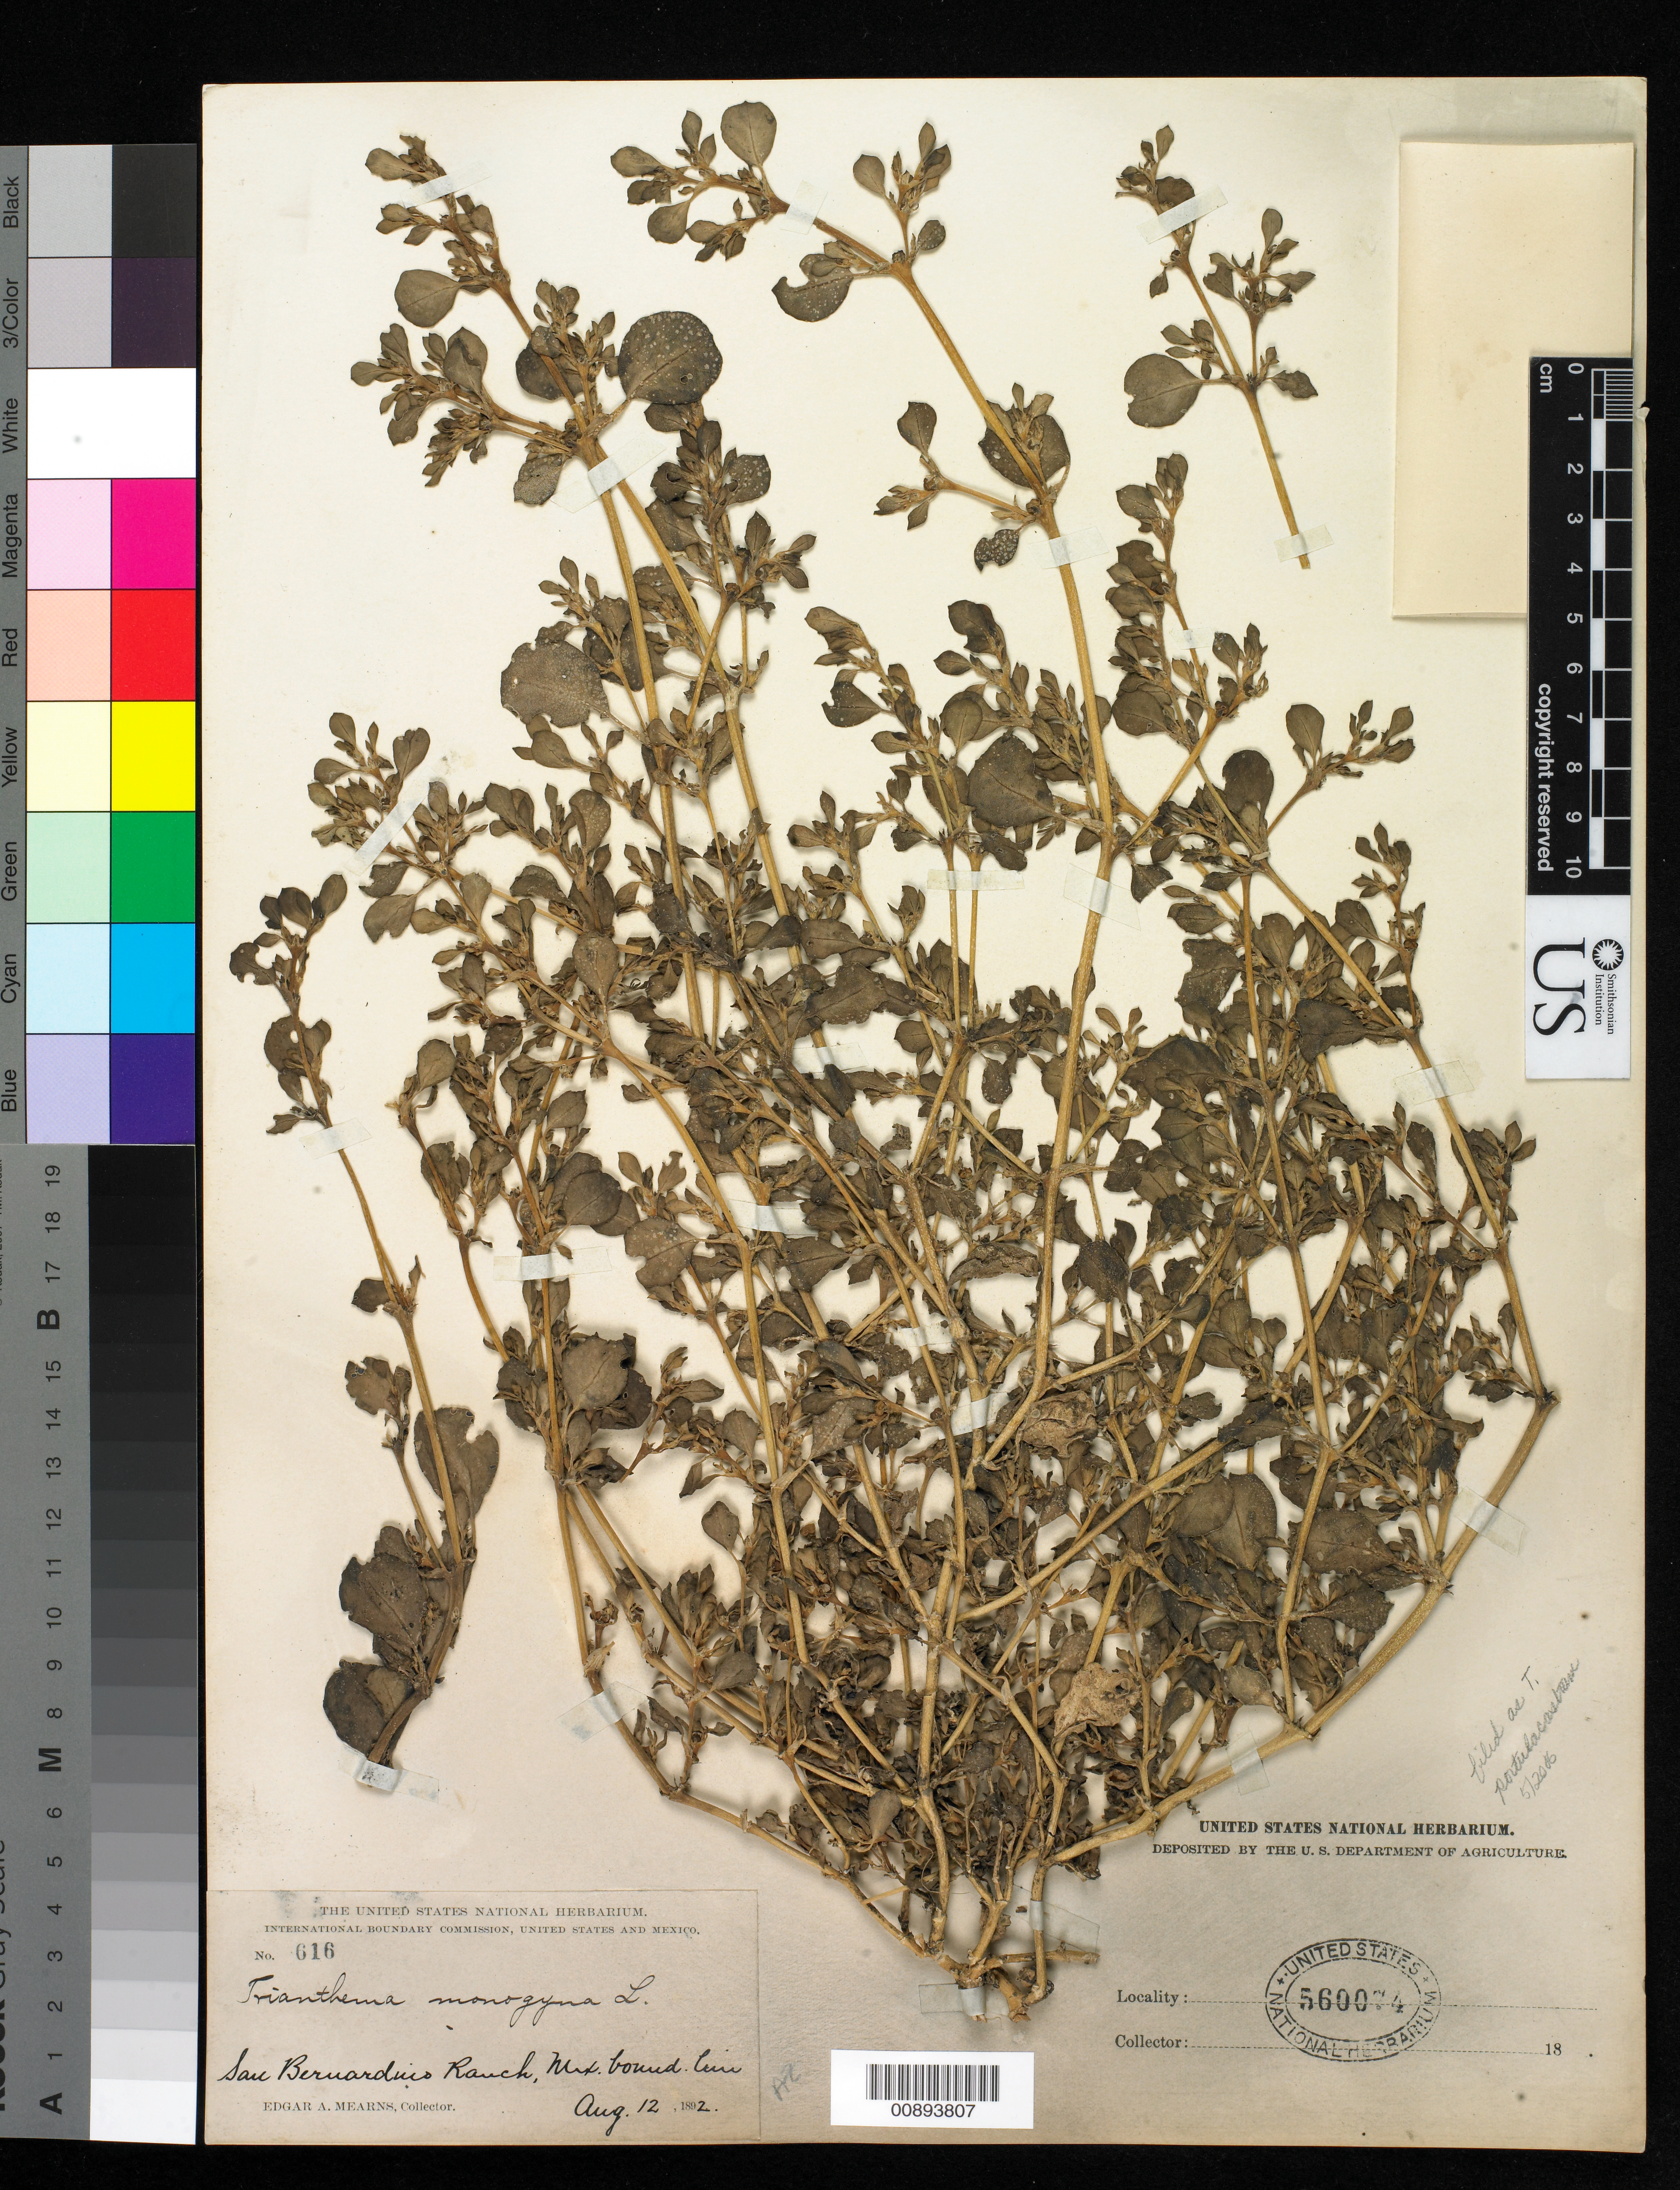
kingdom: Plantae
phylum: Tracheophyta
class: Magnoliopsida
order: Caryophyllales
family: Aizoaceae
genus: Trianthema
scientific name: Trianthema portulacastrum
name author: L.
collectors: E. A. Mearns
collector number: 616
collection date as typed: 12 Aug 1892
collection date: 1892-08-12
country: United States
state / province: Arizona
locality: San Bernardino Ranch, Mexican Boundary Line.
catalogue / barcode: US 560074